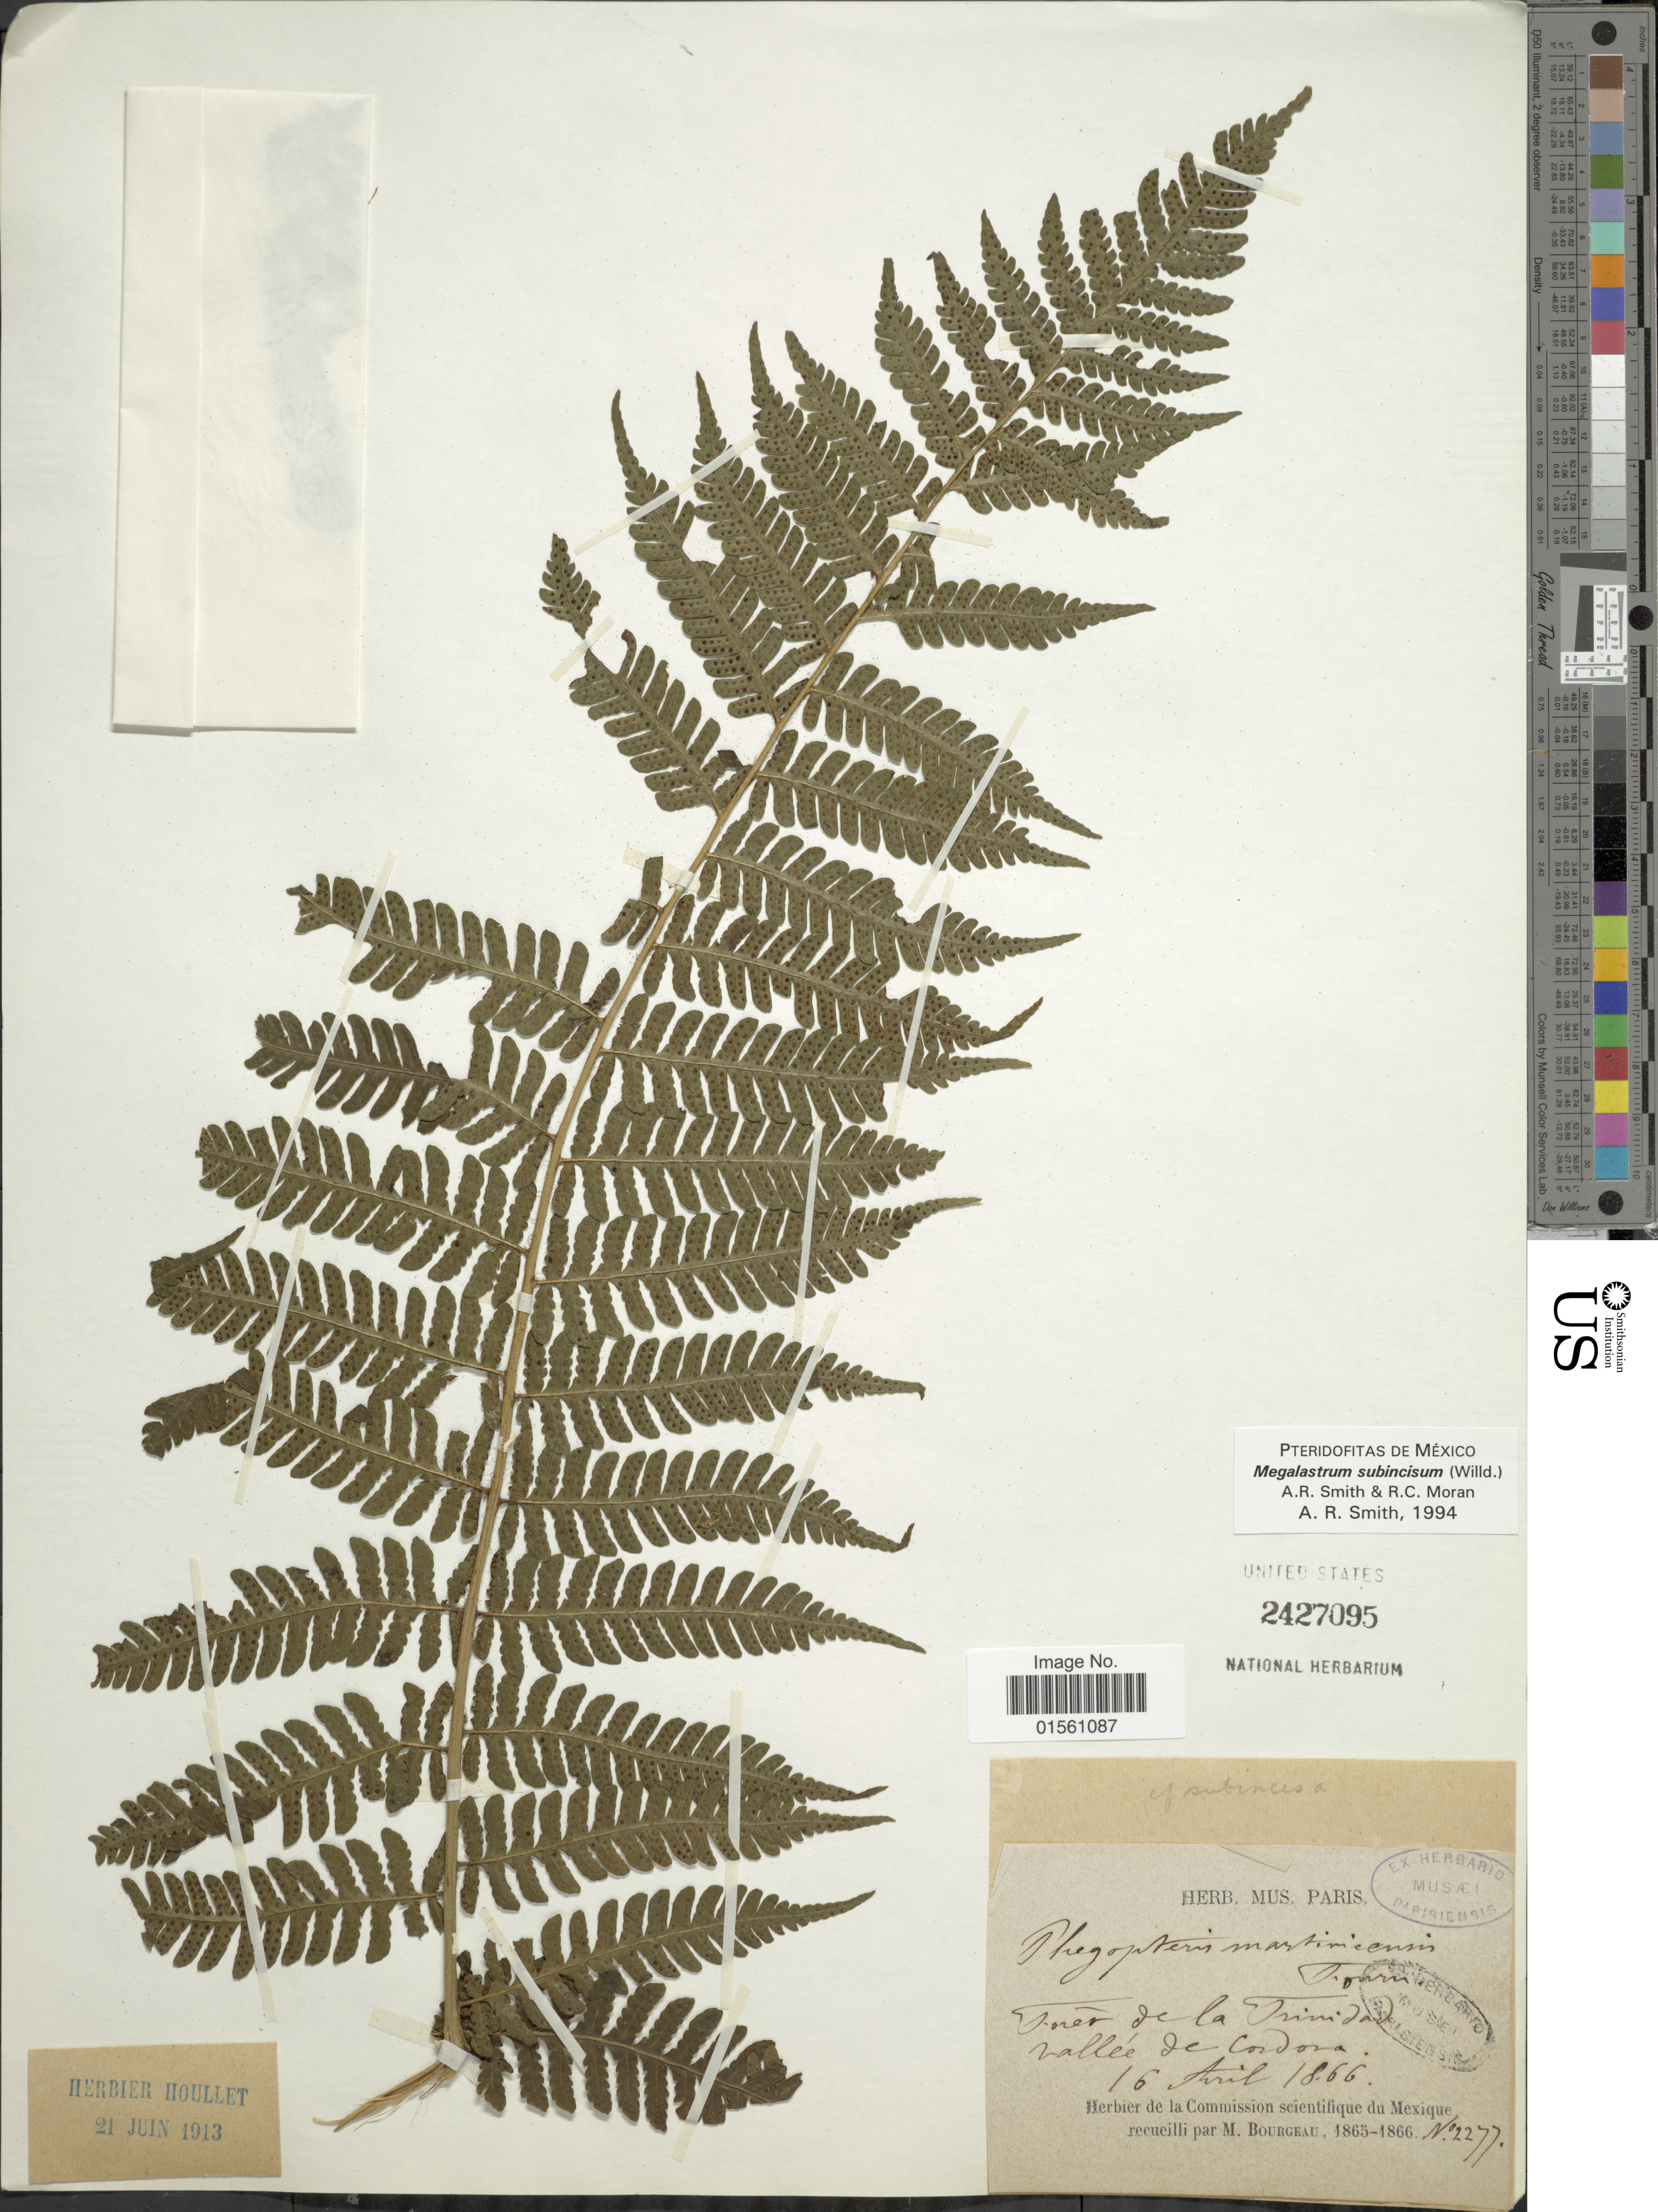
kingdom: Plantae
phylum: Tracheophyta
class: Polypodiopsida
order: Polypodiales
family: Dryopteridaceae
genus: Megalastrum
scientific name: Megalastrum subincisum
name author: (Willd.) A.R. Sm. & R.C. Moran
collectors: M. Bourgeau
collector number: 2277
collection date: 1866-04-16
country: Mexico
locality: Forêt de la Trinidad, Vallée de Cordova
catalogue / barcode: US 2427095